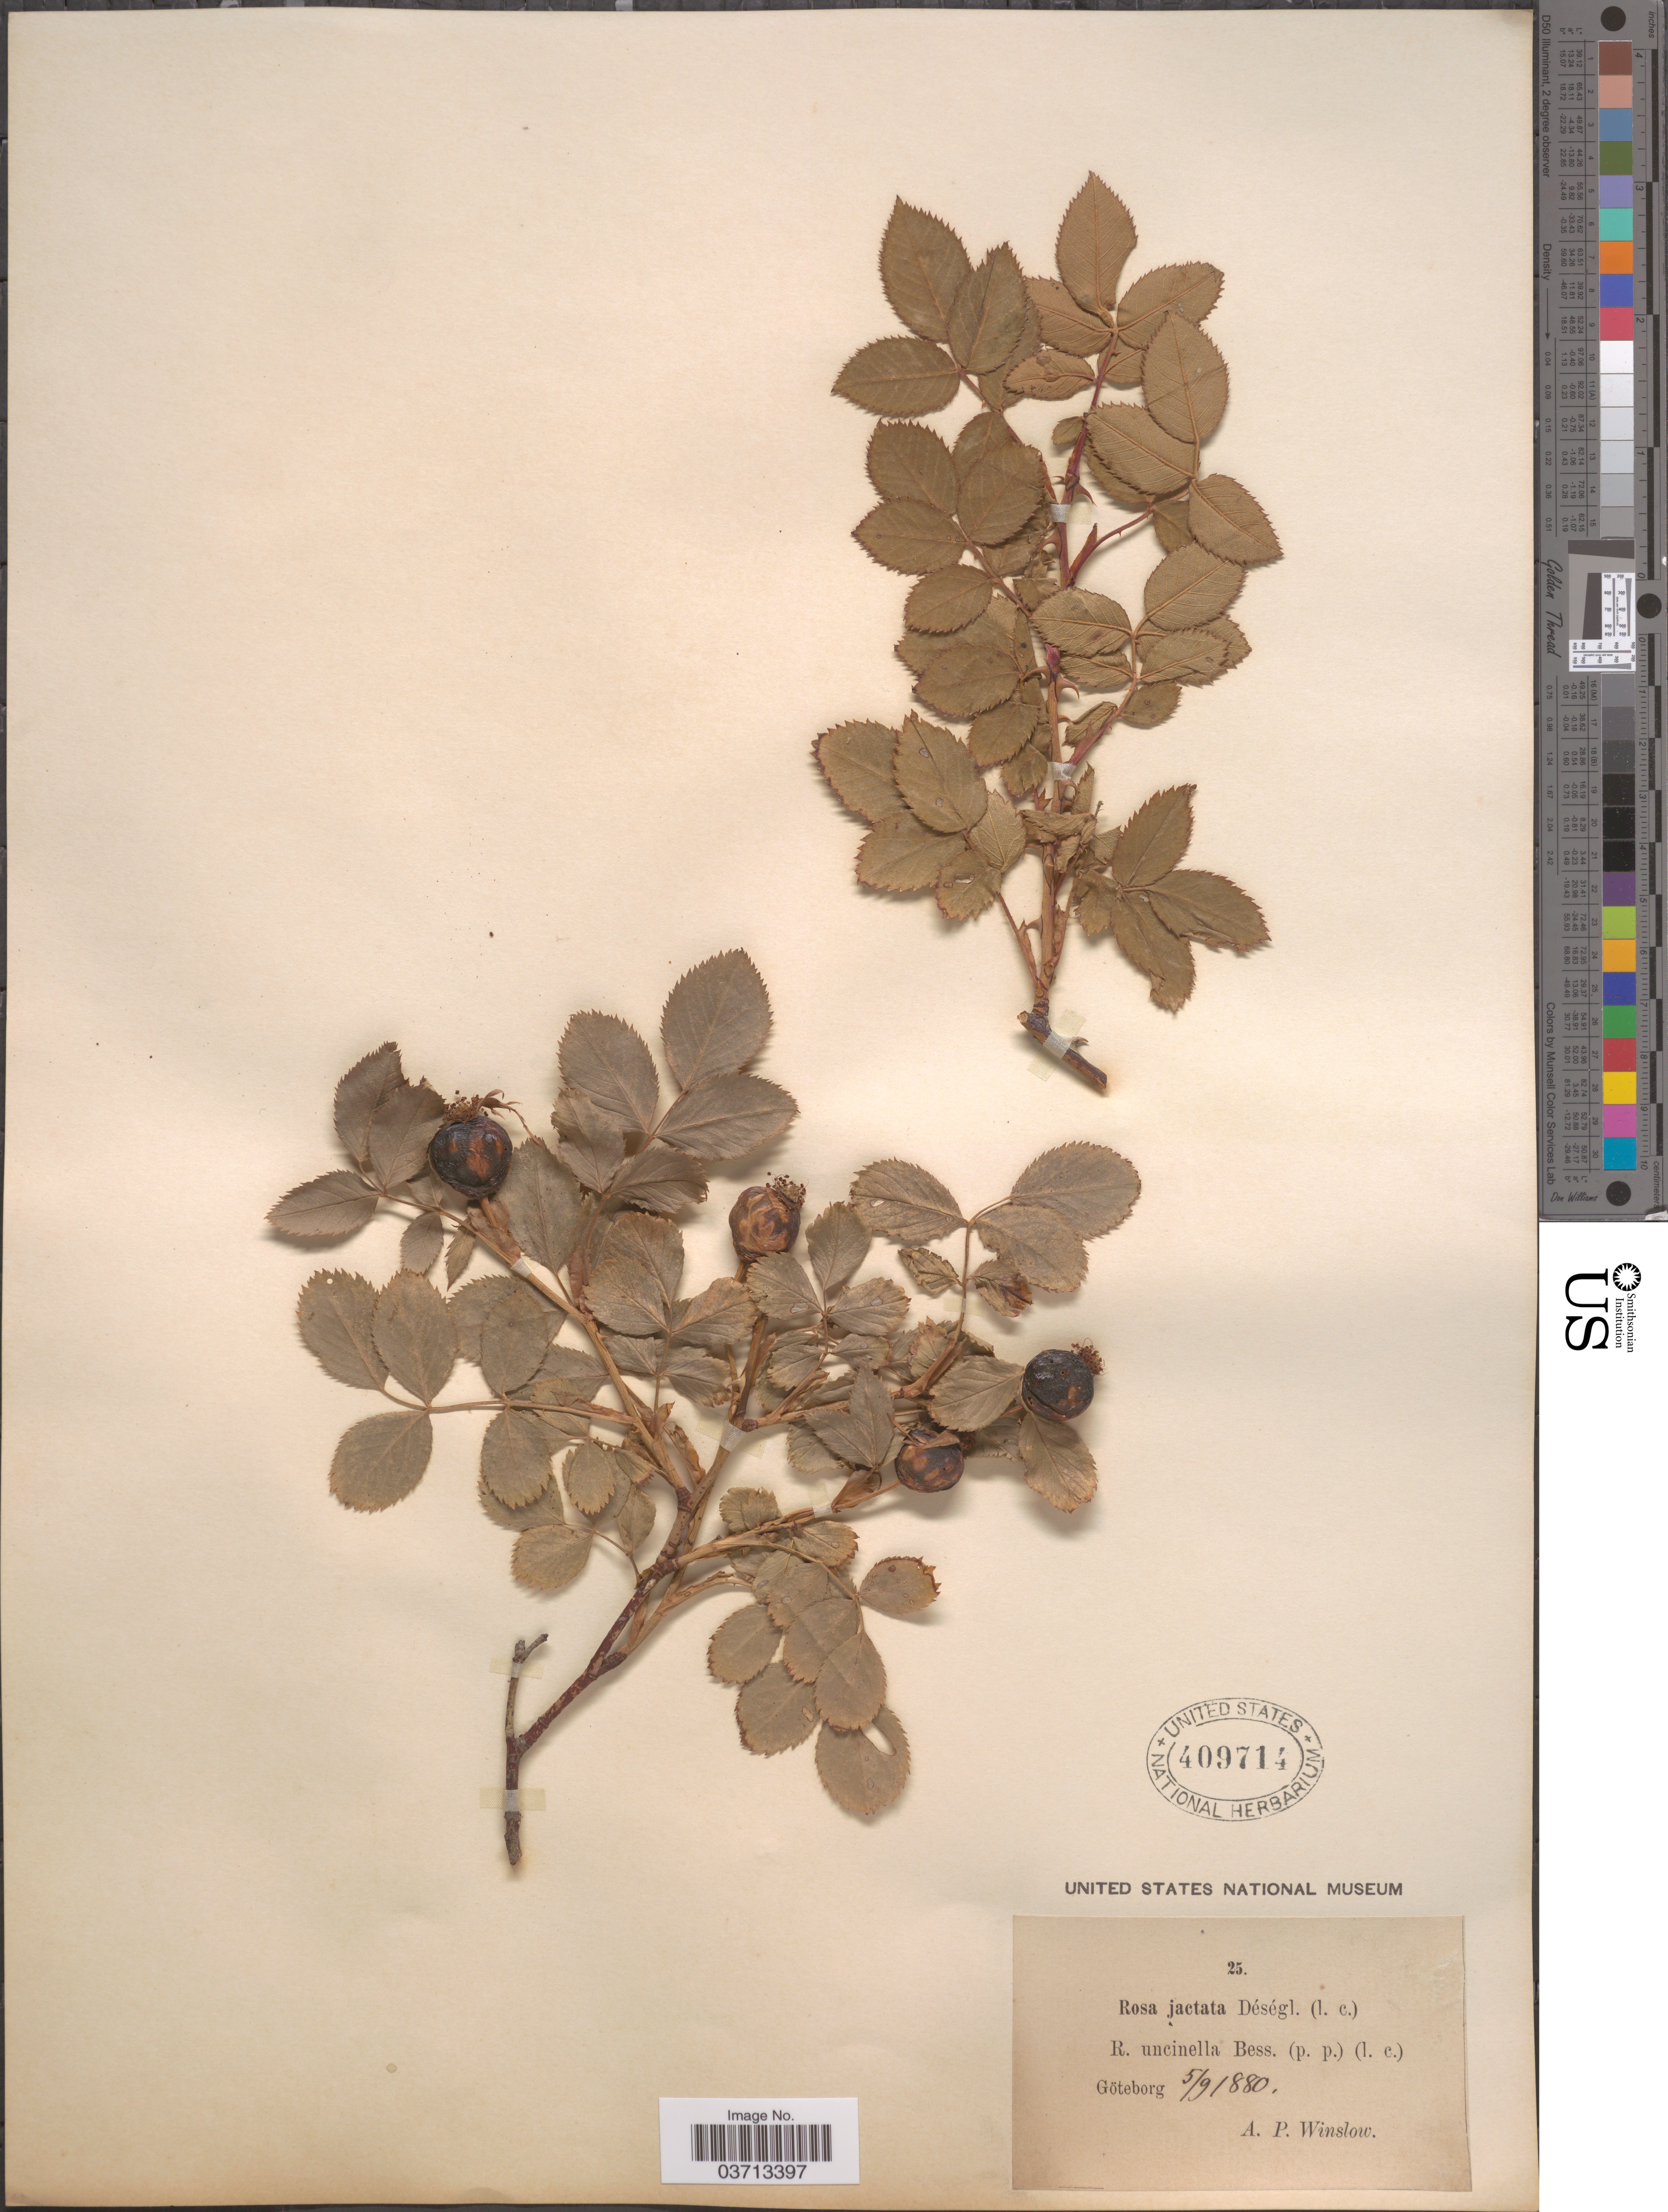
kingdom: Plantae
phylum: Tracheophyta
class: Magnoliopsida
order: Rosales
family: Rosaceae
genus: Rosa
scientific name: Rosa jactata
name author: Déségl.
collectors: A. Winslow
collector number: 25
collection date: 1880-09-05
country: Sweden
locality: Göteborg.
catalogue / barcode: US 409714